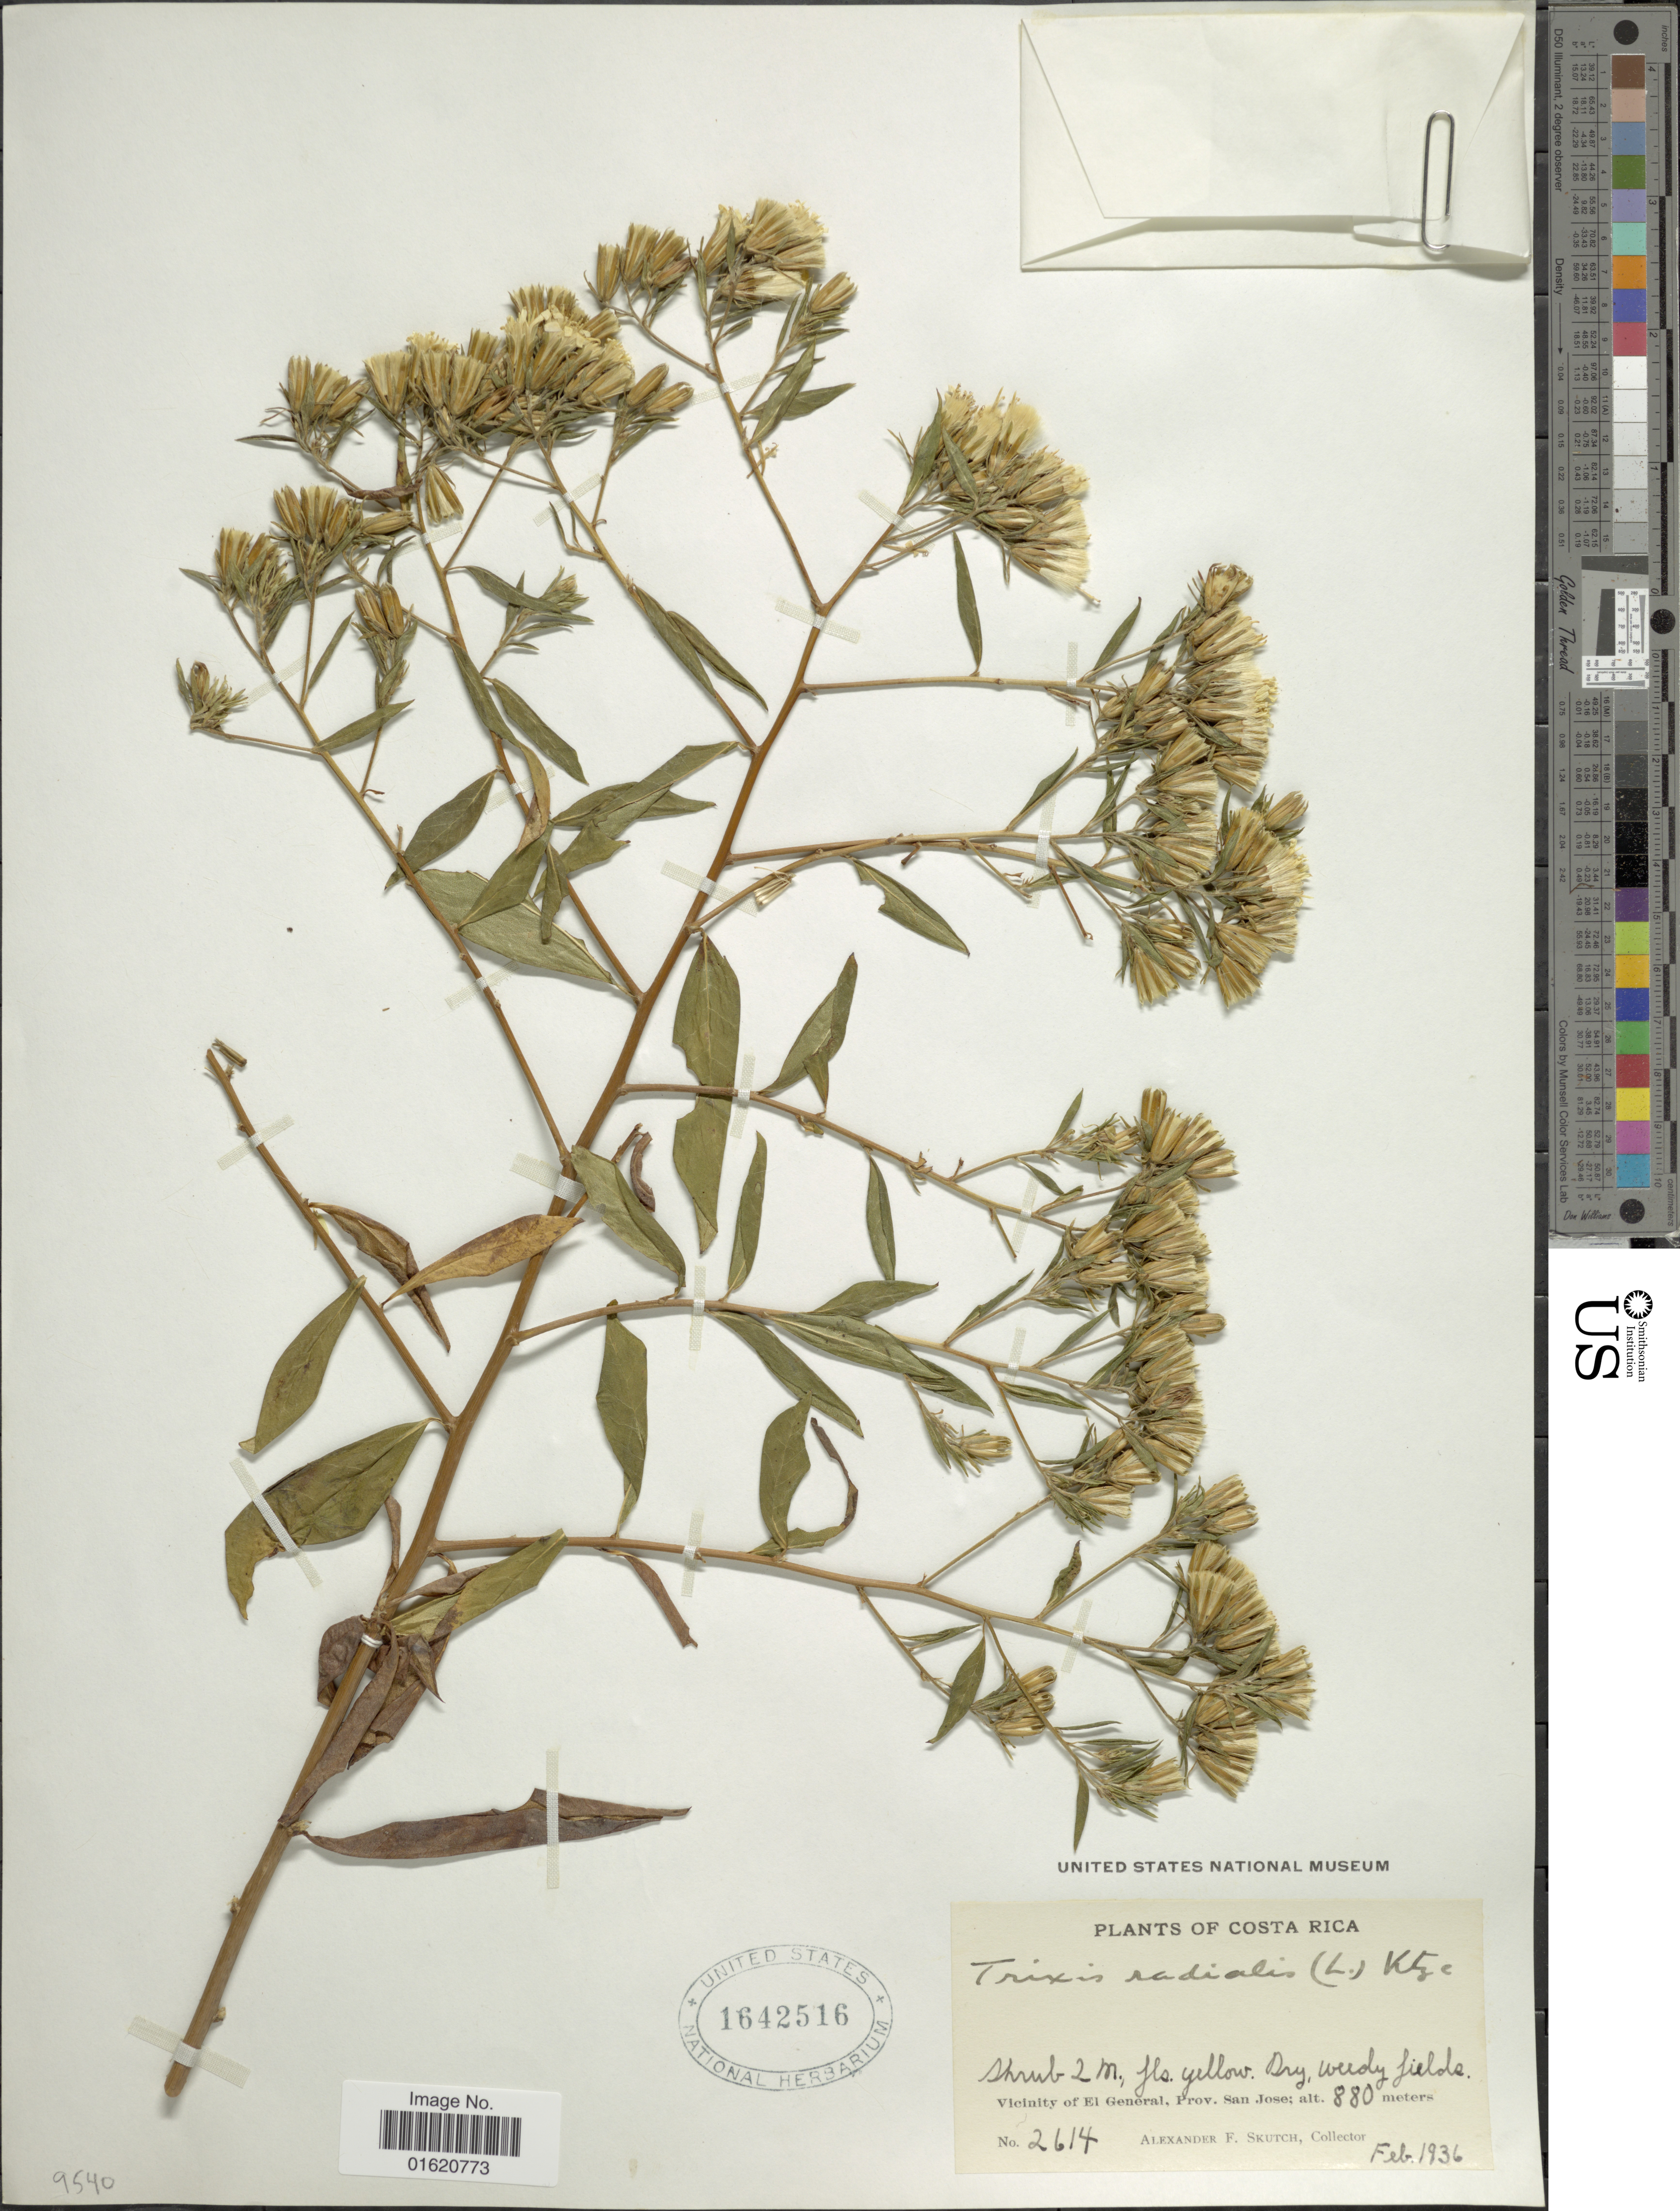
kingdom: Plantae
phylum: Tracheophyta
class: Magnoliopsida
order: Asterales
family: Asteraceae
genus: Trixis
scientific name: Trixis inula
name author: Crantz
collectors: A. F. Skutch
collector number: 2614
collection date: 1936-02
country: Costa Rica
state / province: San José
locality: Dry, eedy fields, Vicinity of El General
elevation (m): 880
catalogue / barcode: US 1642516